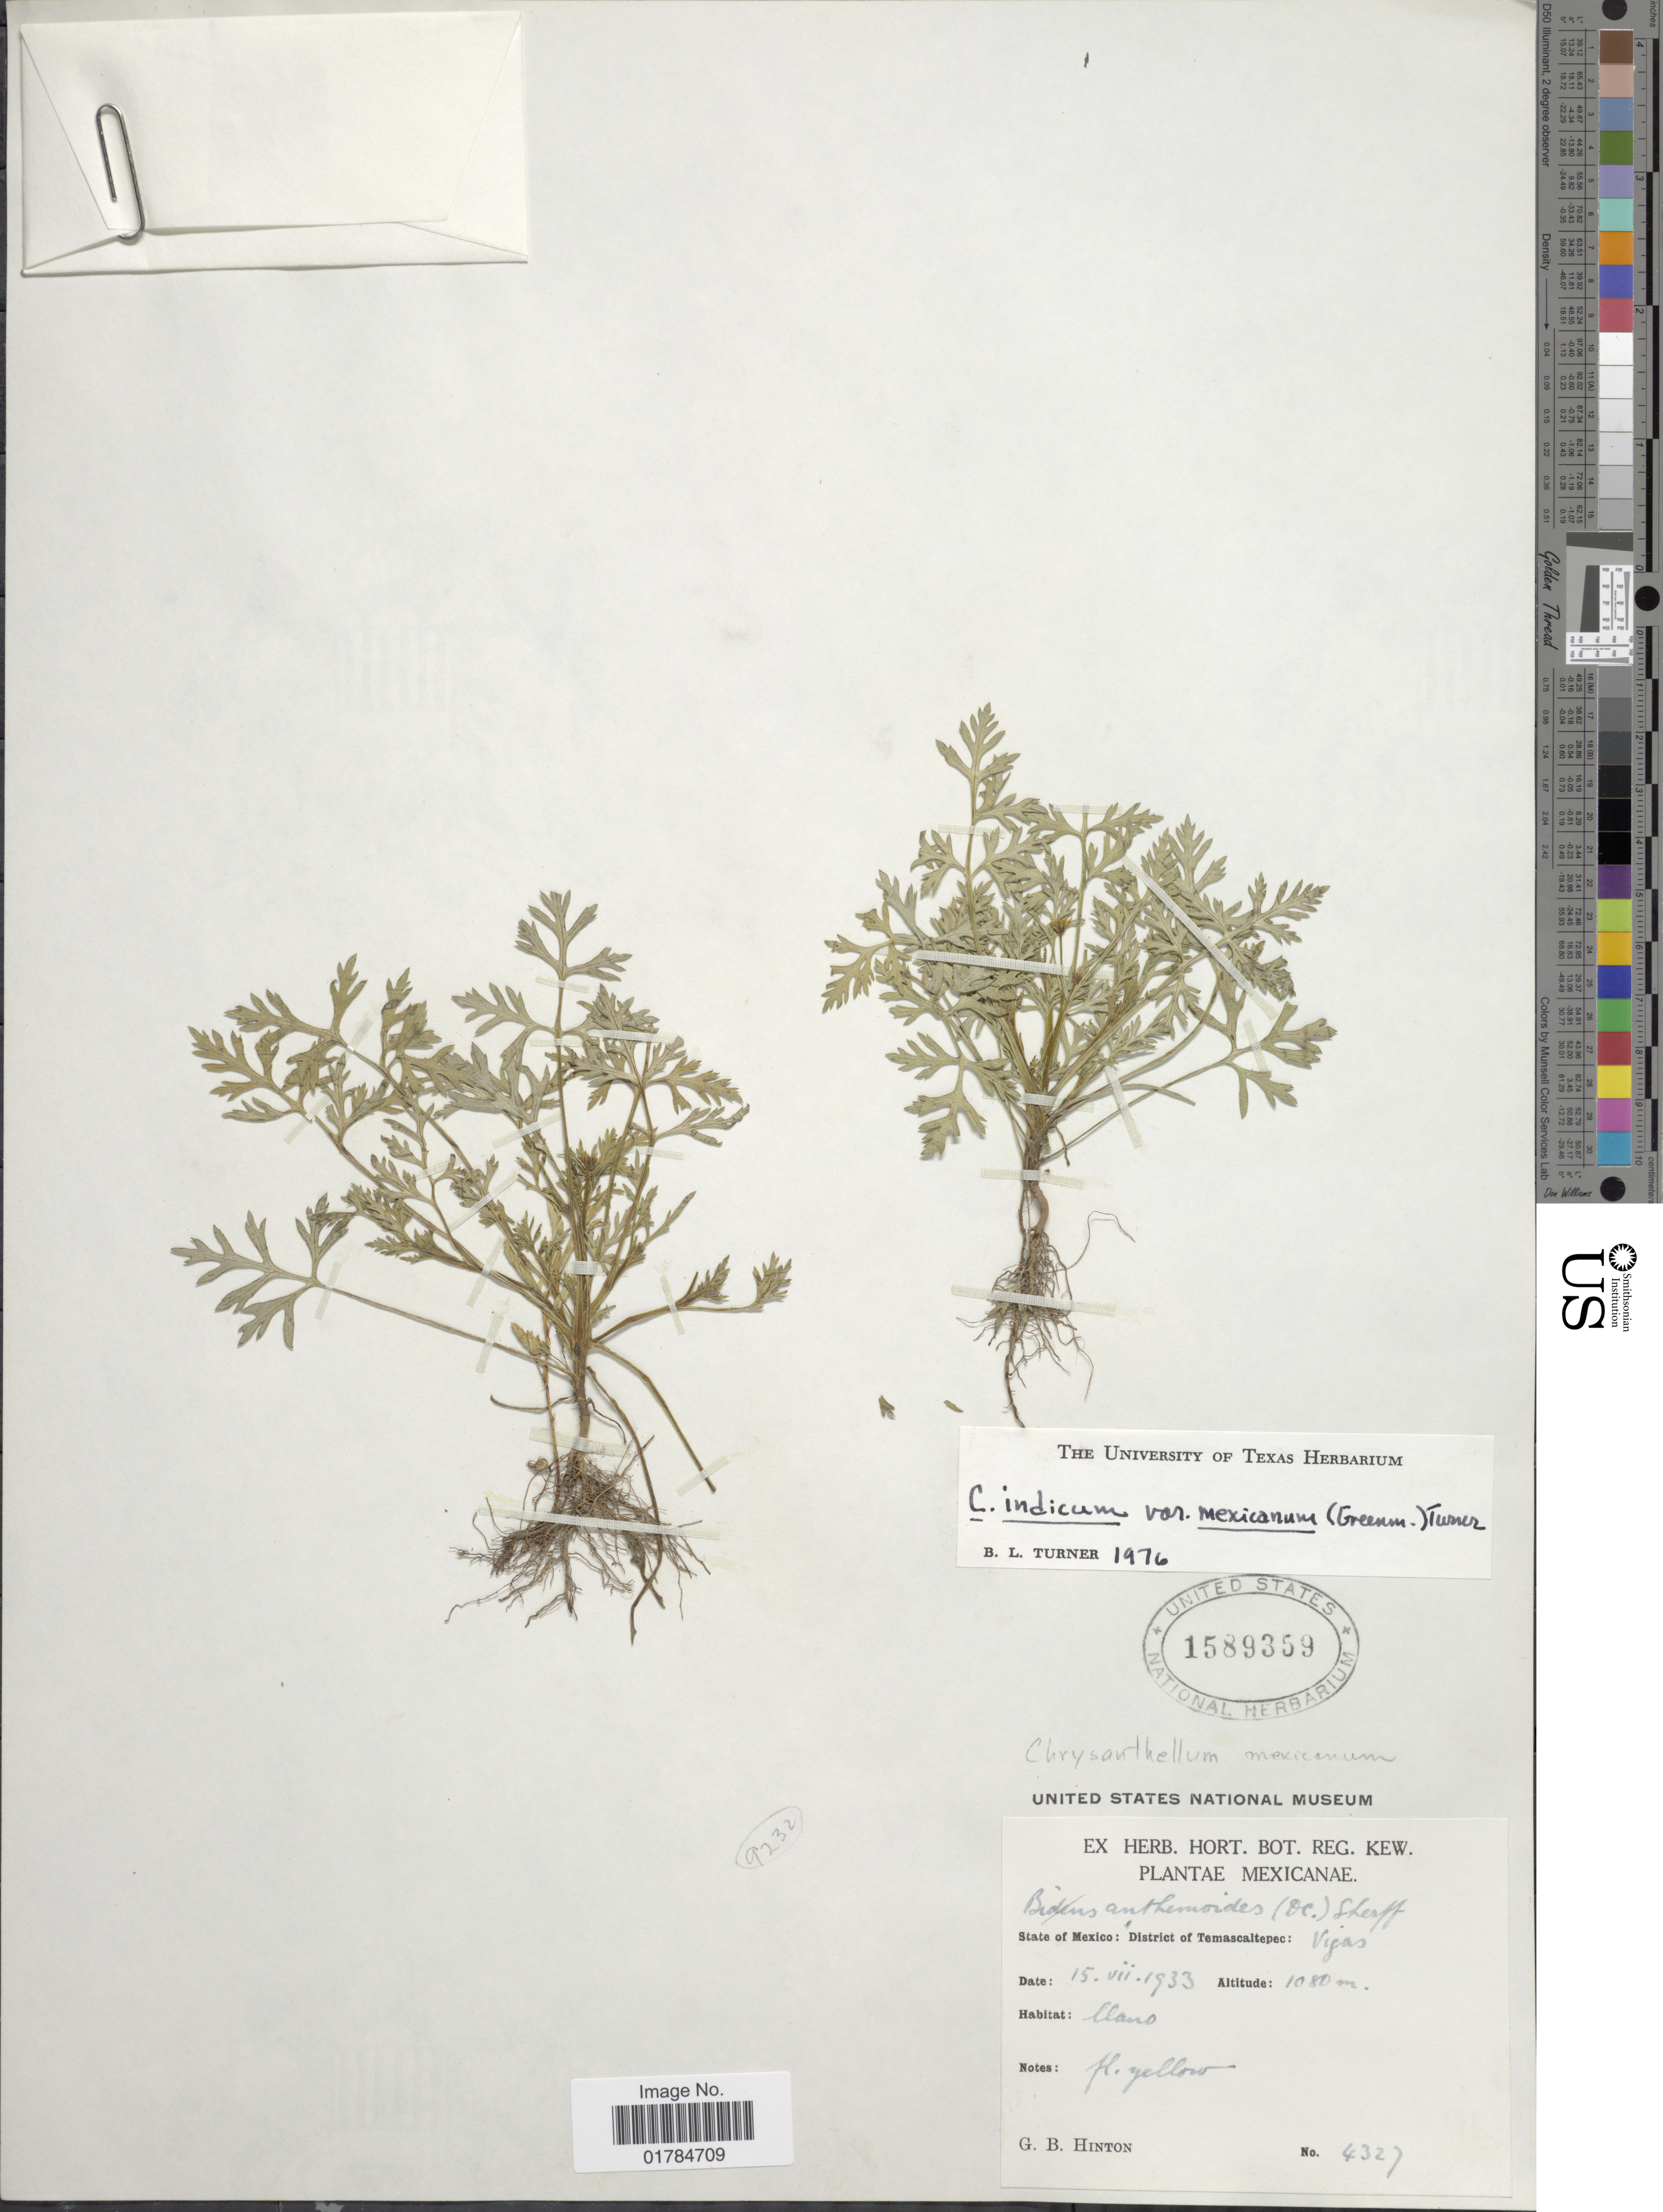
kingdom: Plantae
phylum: Tracheophyta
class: Magnoliopsida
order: Asterales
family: Asteraceae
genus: Chrysanthellum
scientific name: Chrysanthellum indicum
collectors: G. B. Hinton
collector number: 4327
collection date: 1933-07-15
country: Mexico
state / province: México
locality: District of Temascaltepec, Vijas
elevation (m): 1080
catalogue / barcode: US 1589359